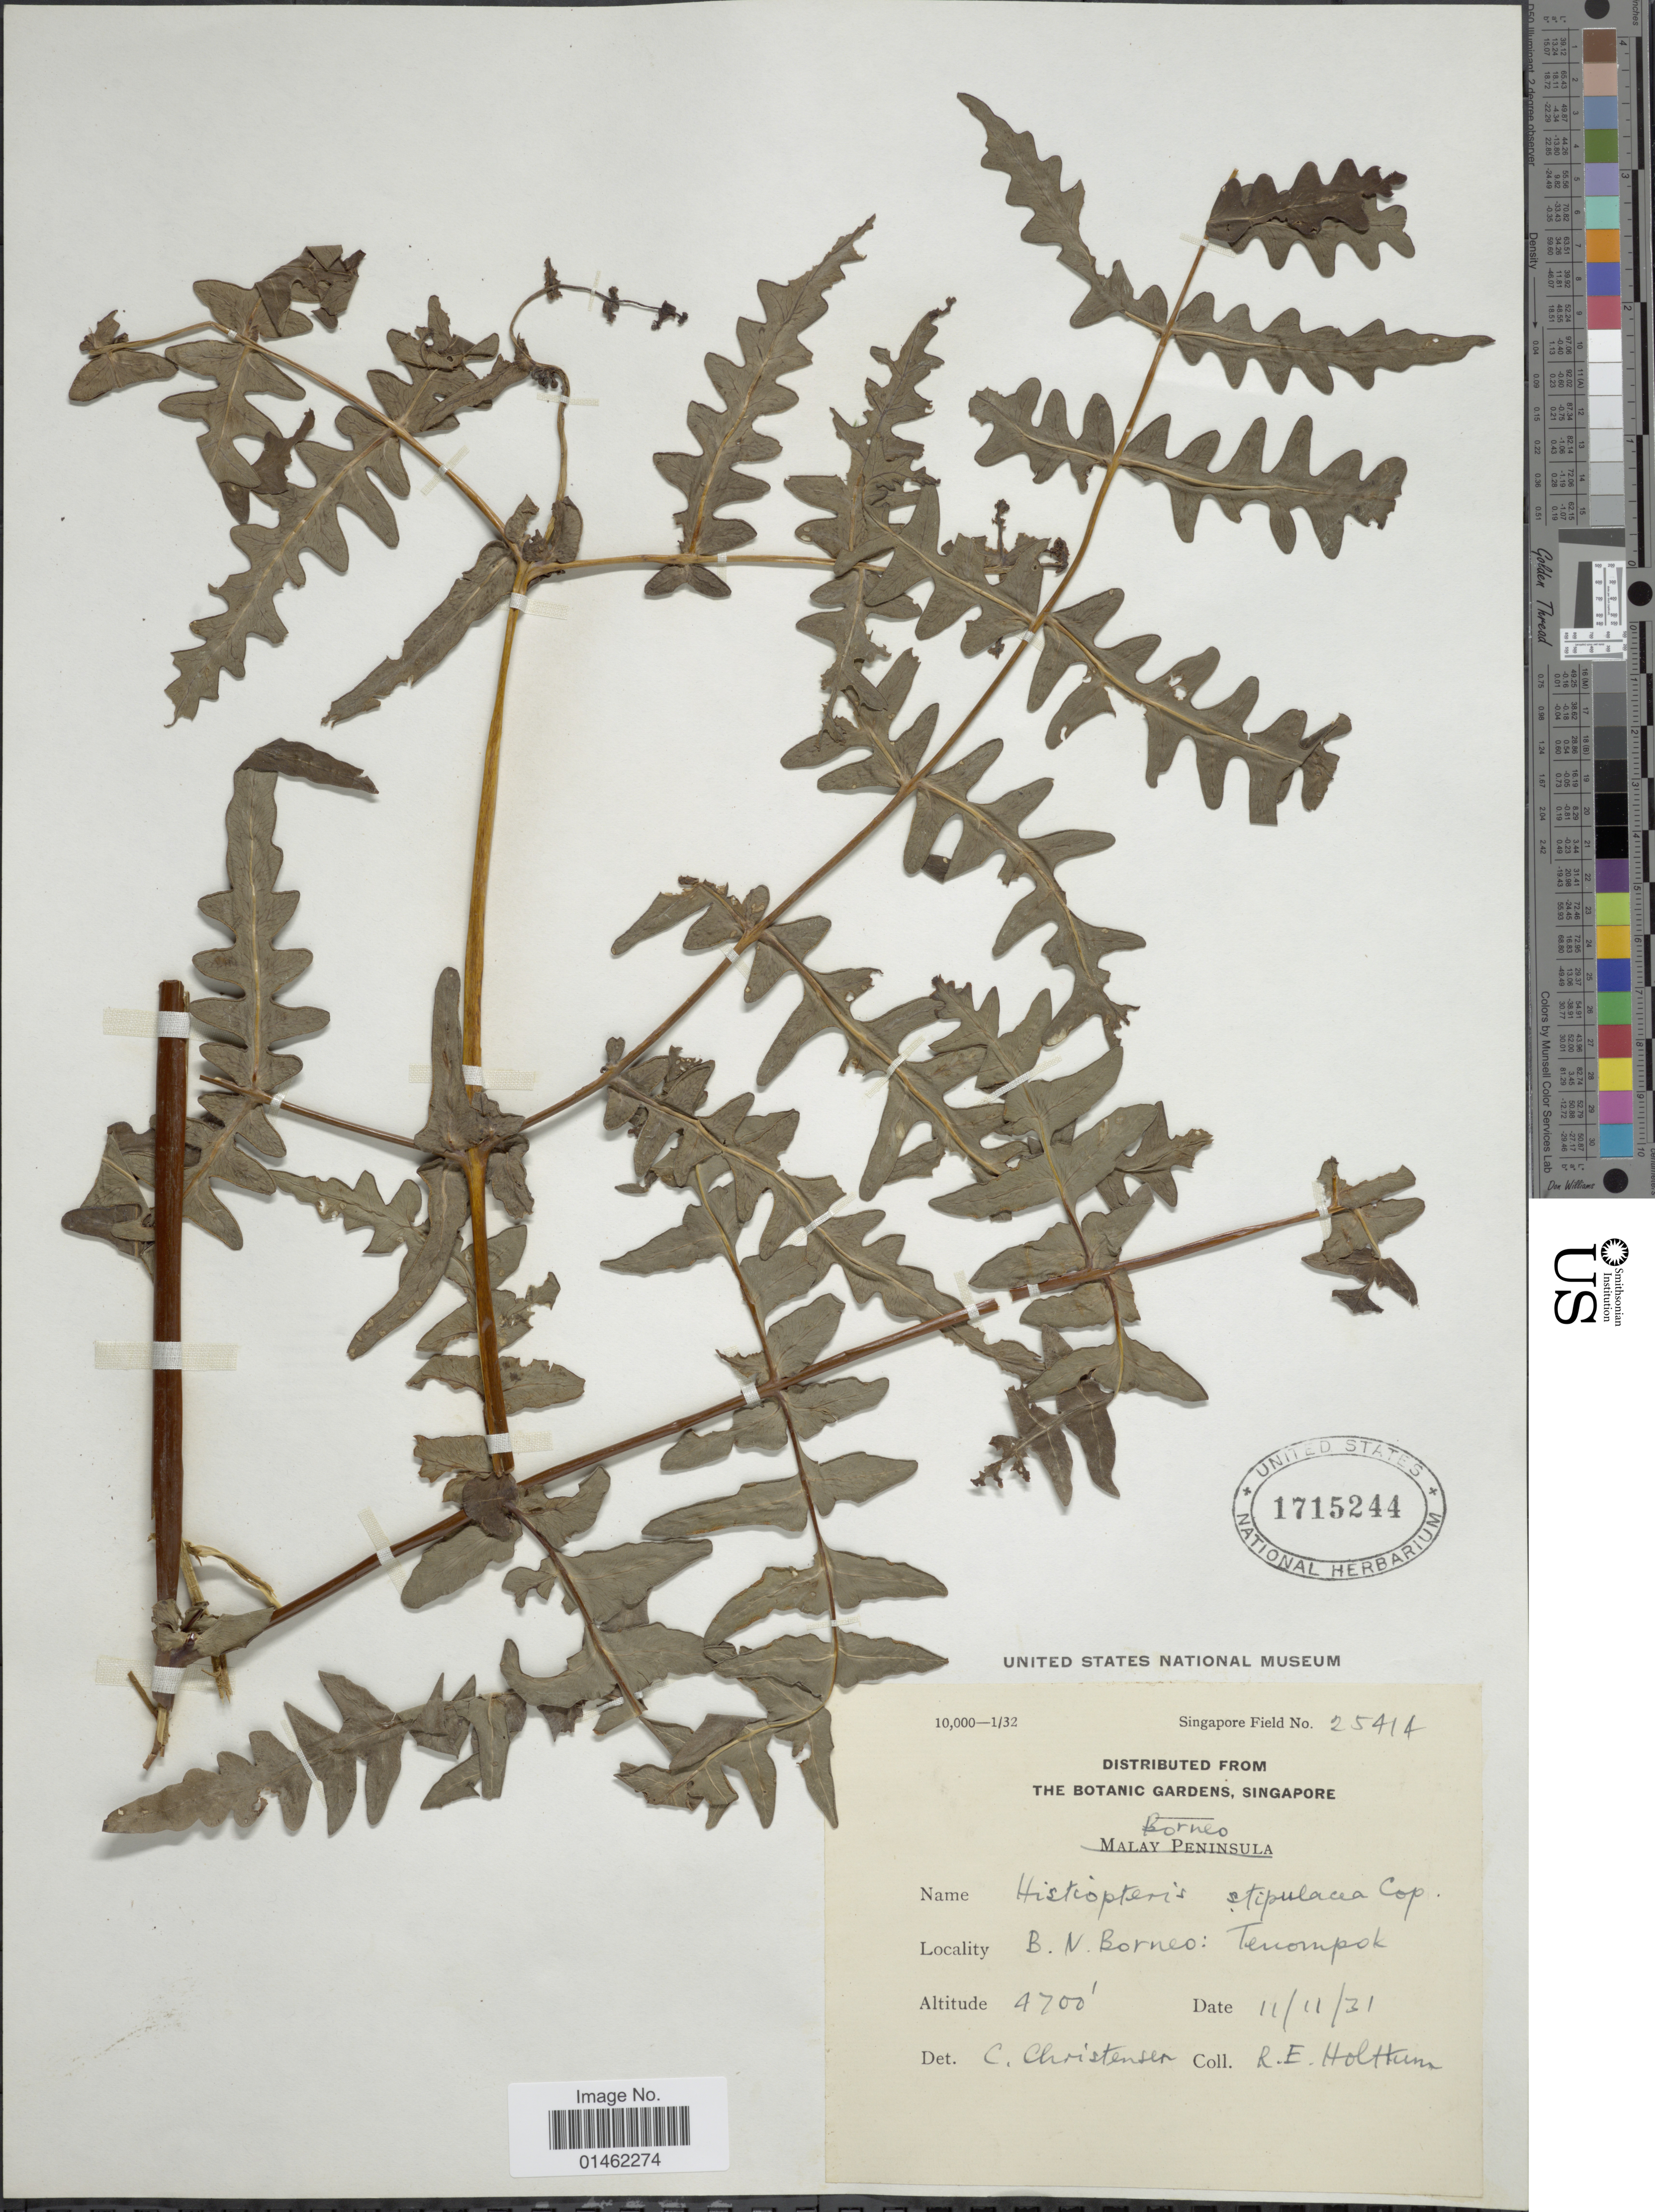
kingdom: Plantae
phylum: Tracheophyta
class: Polypodiopsida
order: Polypodiales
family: Dennstaedtiaceae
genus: Histiopteris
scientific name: Histiopteris stipulacea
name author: (Hook.) Copel.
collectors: R. E. Holttum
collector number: Singapore Field 25414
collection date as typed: Transcribed d/m/y: 11/11/31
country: Malaysia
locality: Borneo, B.N. Borneo: Tenompok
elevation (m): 1433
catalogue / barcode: US 1715244